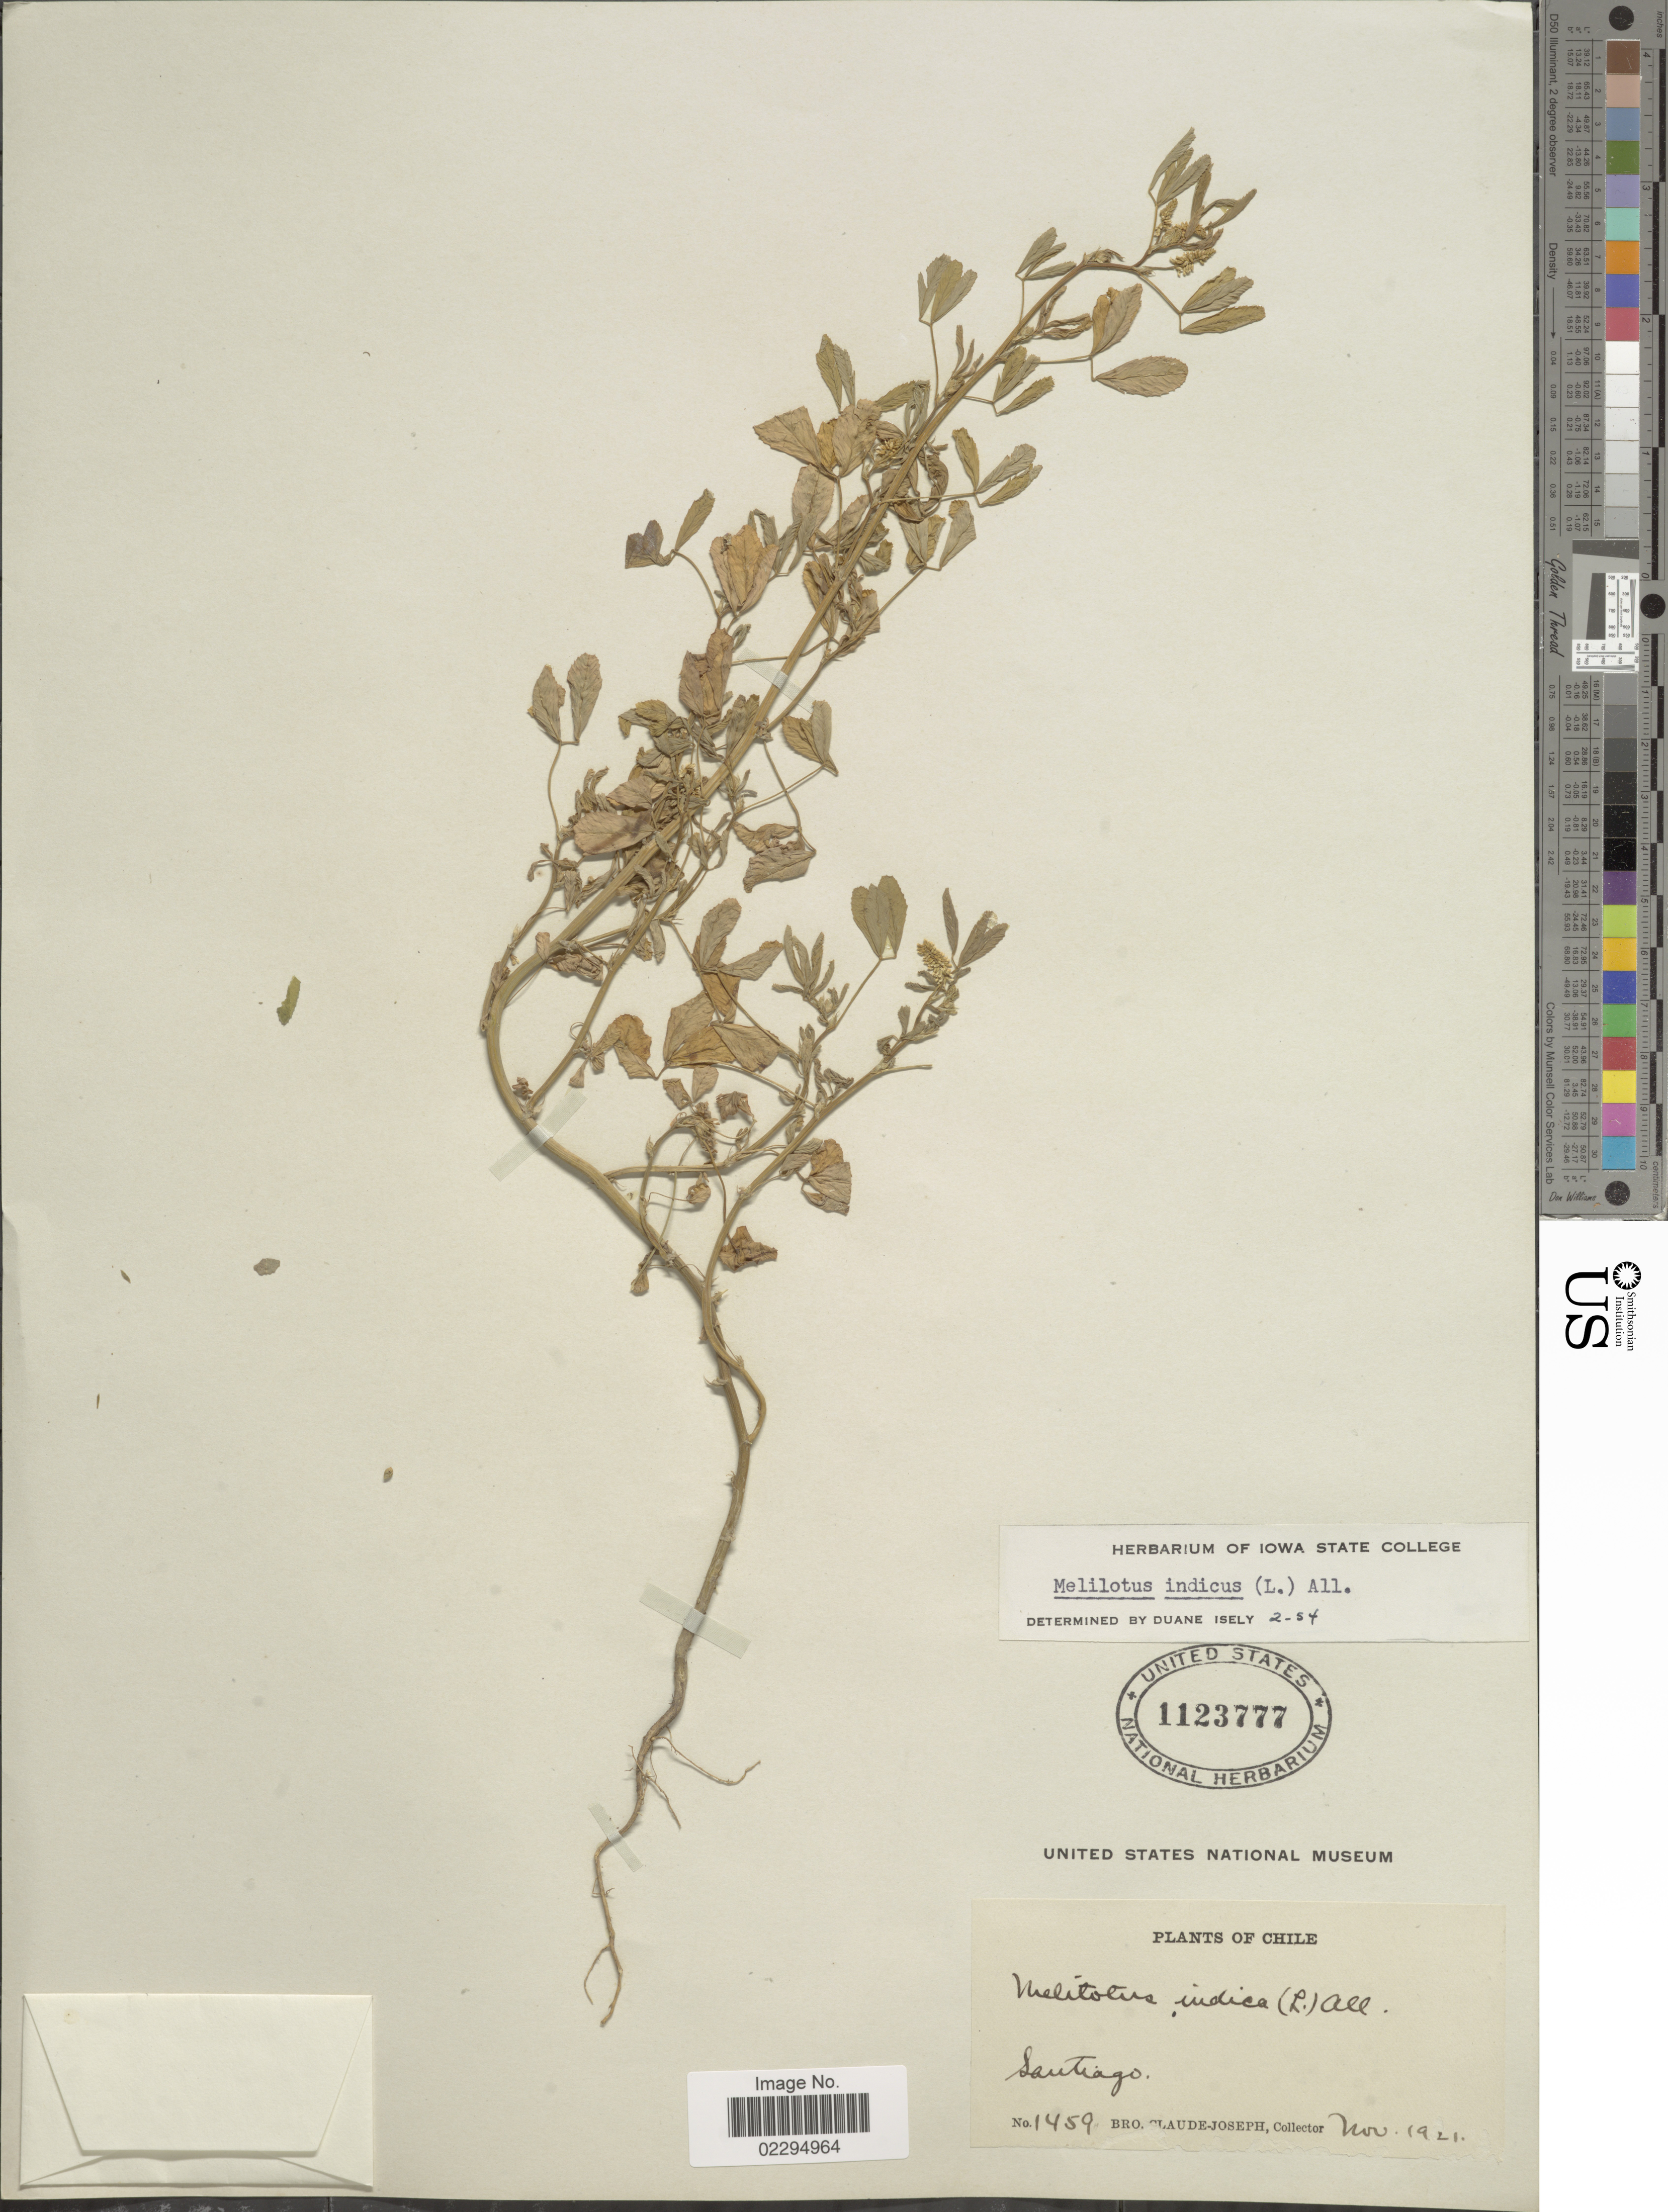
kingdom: Plantae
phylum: Tracheophyta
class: Magnoliopsida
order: Fabales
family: Fabaceae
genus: Melilotus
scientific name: Melilotus indicus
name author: (L.) All.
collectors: Bro. Claude-Joseph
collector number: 1459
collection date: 1921-11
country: Chile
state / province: Región Metropolitana (RM)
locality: Santiago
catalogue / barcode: US 1123777